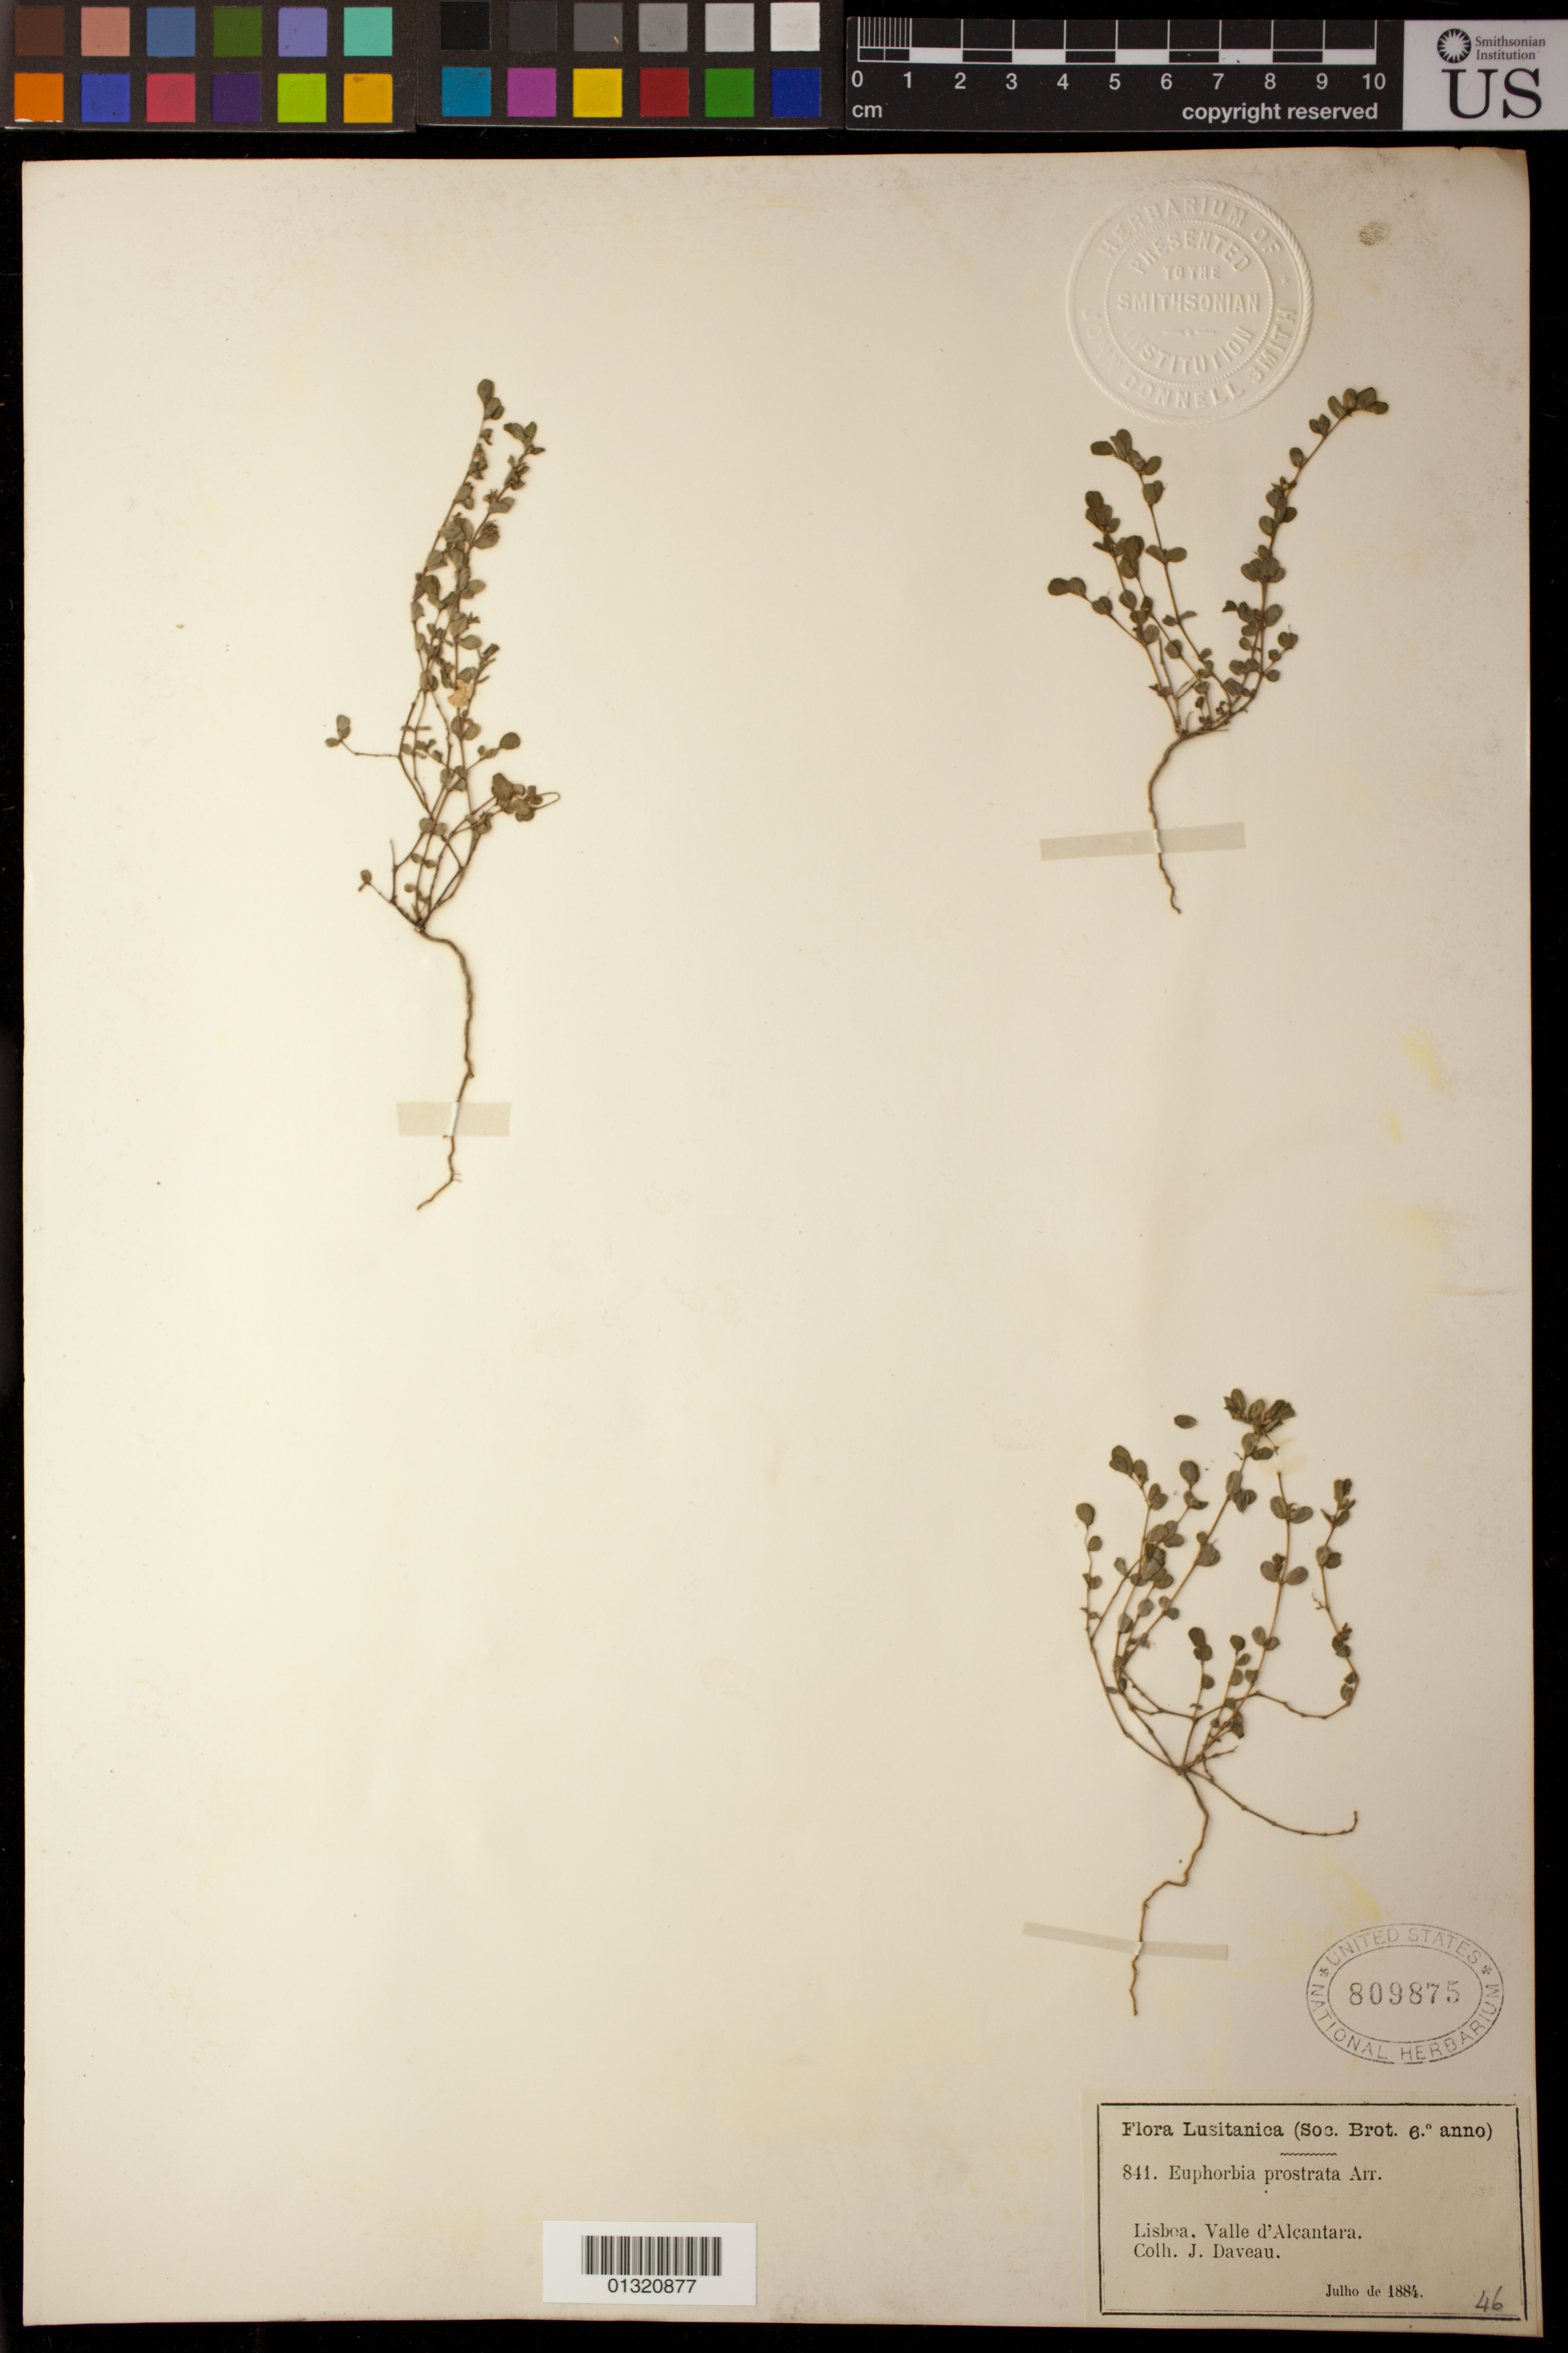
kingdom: Plantae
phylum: Tracheophyta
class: Magnoliopsida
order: Malpighiales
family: Euphorbiaceae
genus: Euphorbia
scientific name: Euphorbia prostrata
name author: Aiton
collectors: J. Daveau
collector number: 841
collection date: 1884-07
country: Portugal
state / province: Lisboa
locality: Valle d'Alcantara [Vale de Alcantara]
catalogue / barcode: US 809875